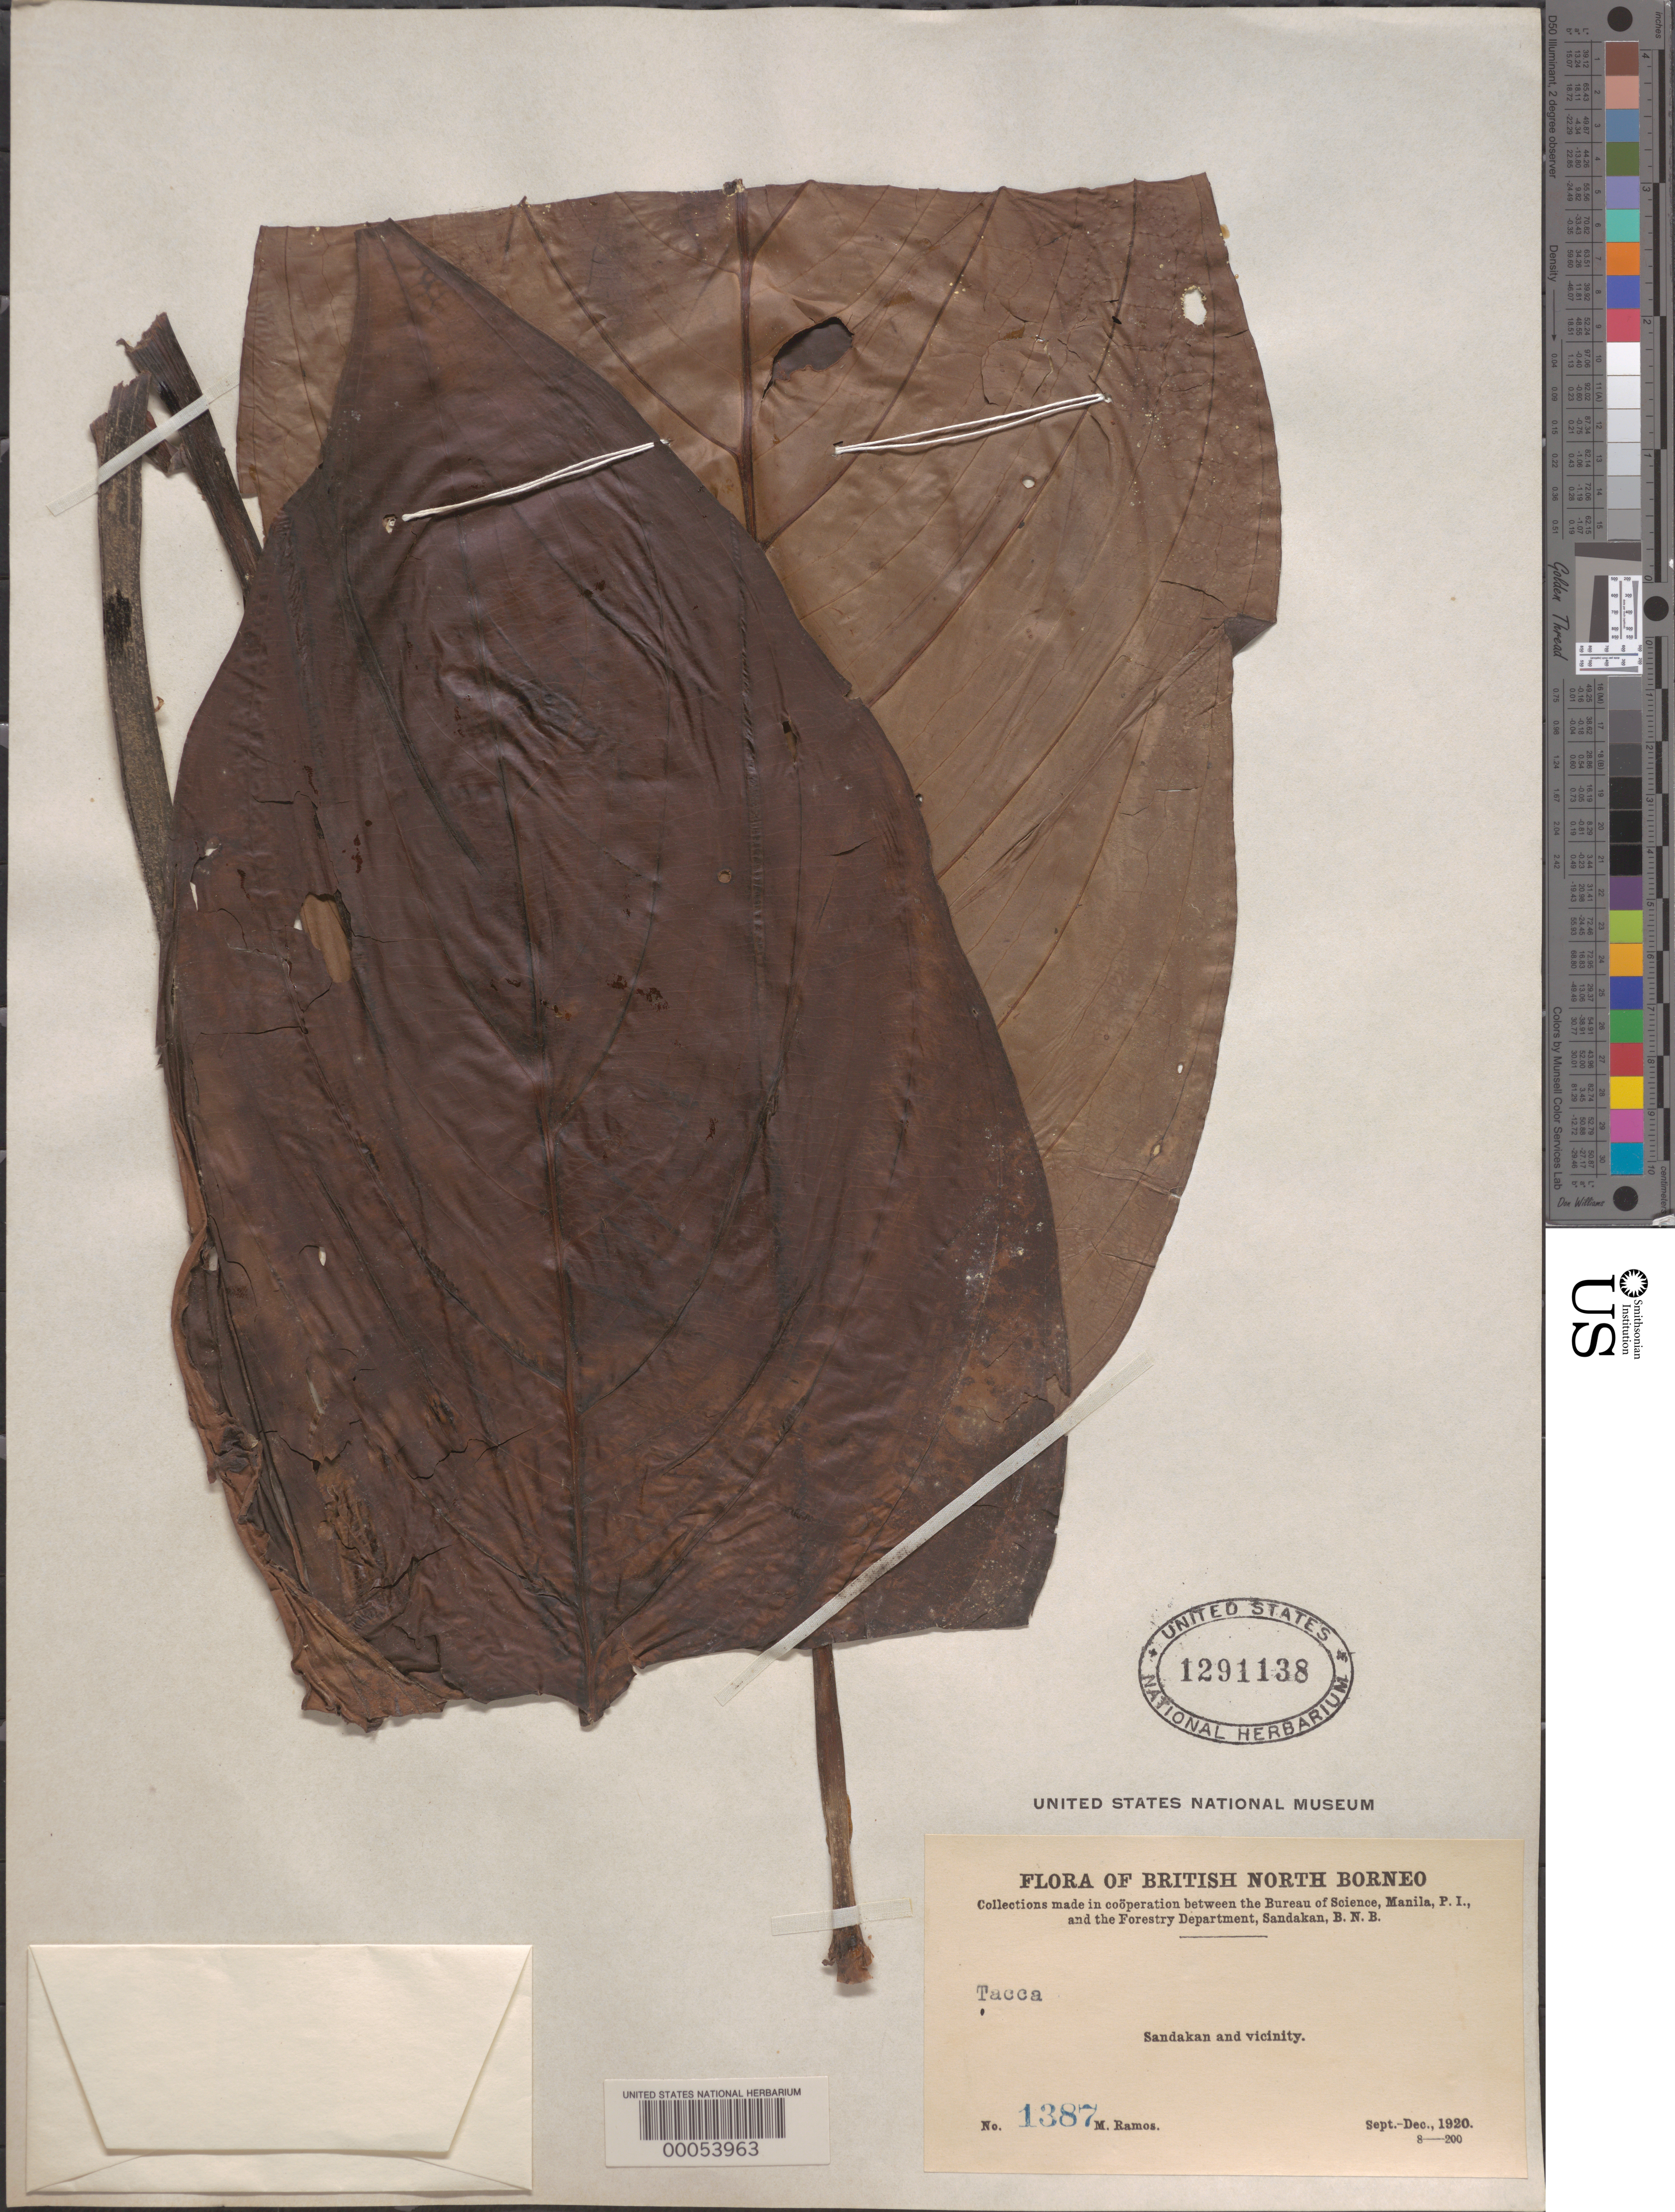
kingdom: Plantae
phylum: Tracheophyta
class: Liliopsida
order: Dioscoreales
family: Dioscoreaceae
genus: Tacca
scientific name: Tacca sp.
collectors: M. Ramos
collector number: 1387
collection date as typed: Sep 1920 to -- Dec 1920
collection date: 1920-09/1920-12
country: Malaysia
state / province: Sabah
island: Borneo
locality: Sandakan and vicinity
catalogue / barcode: US 1291138